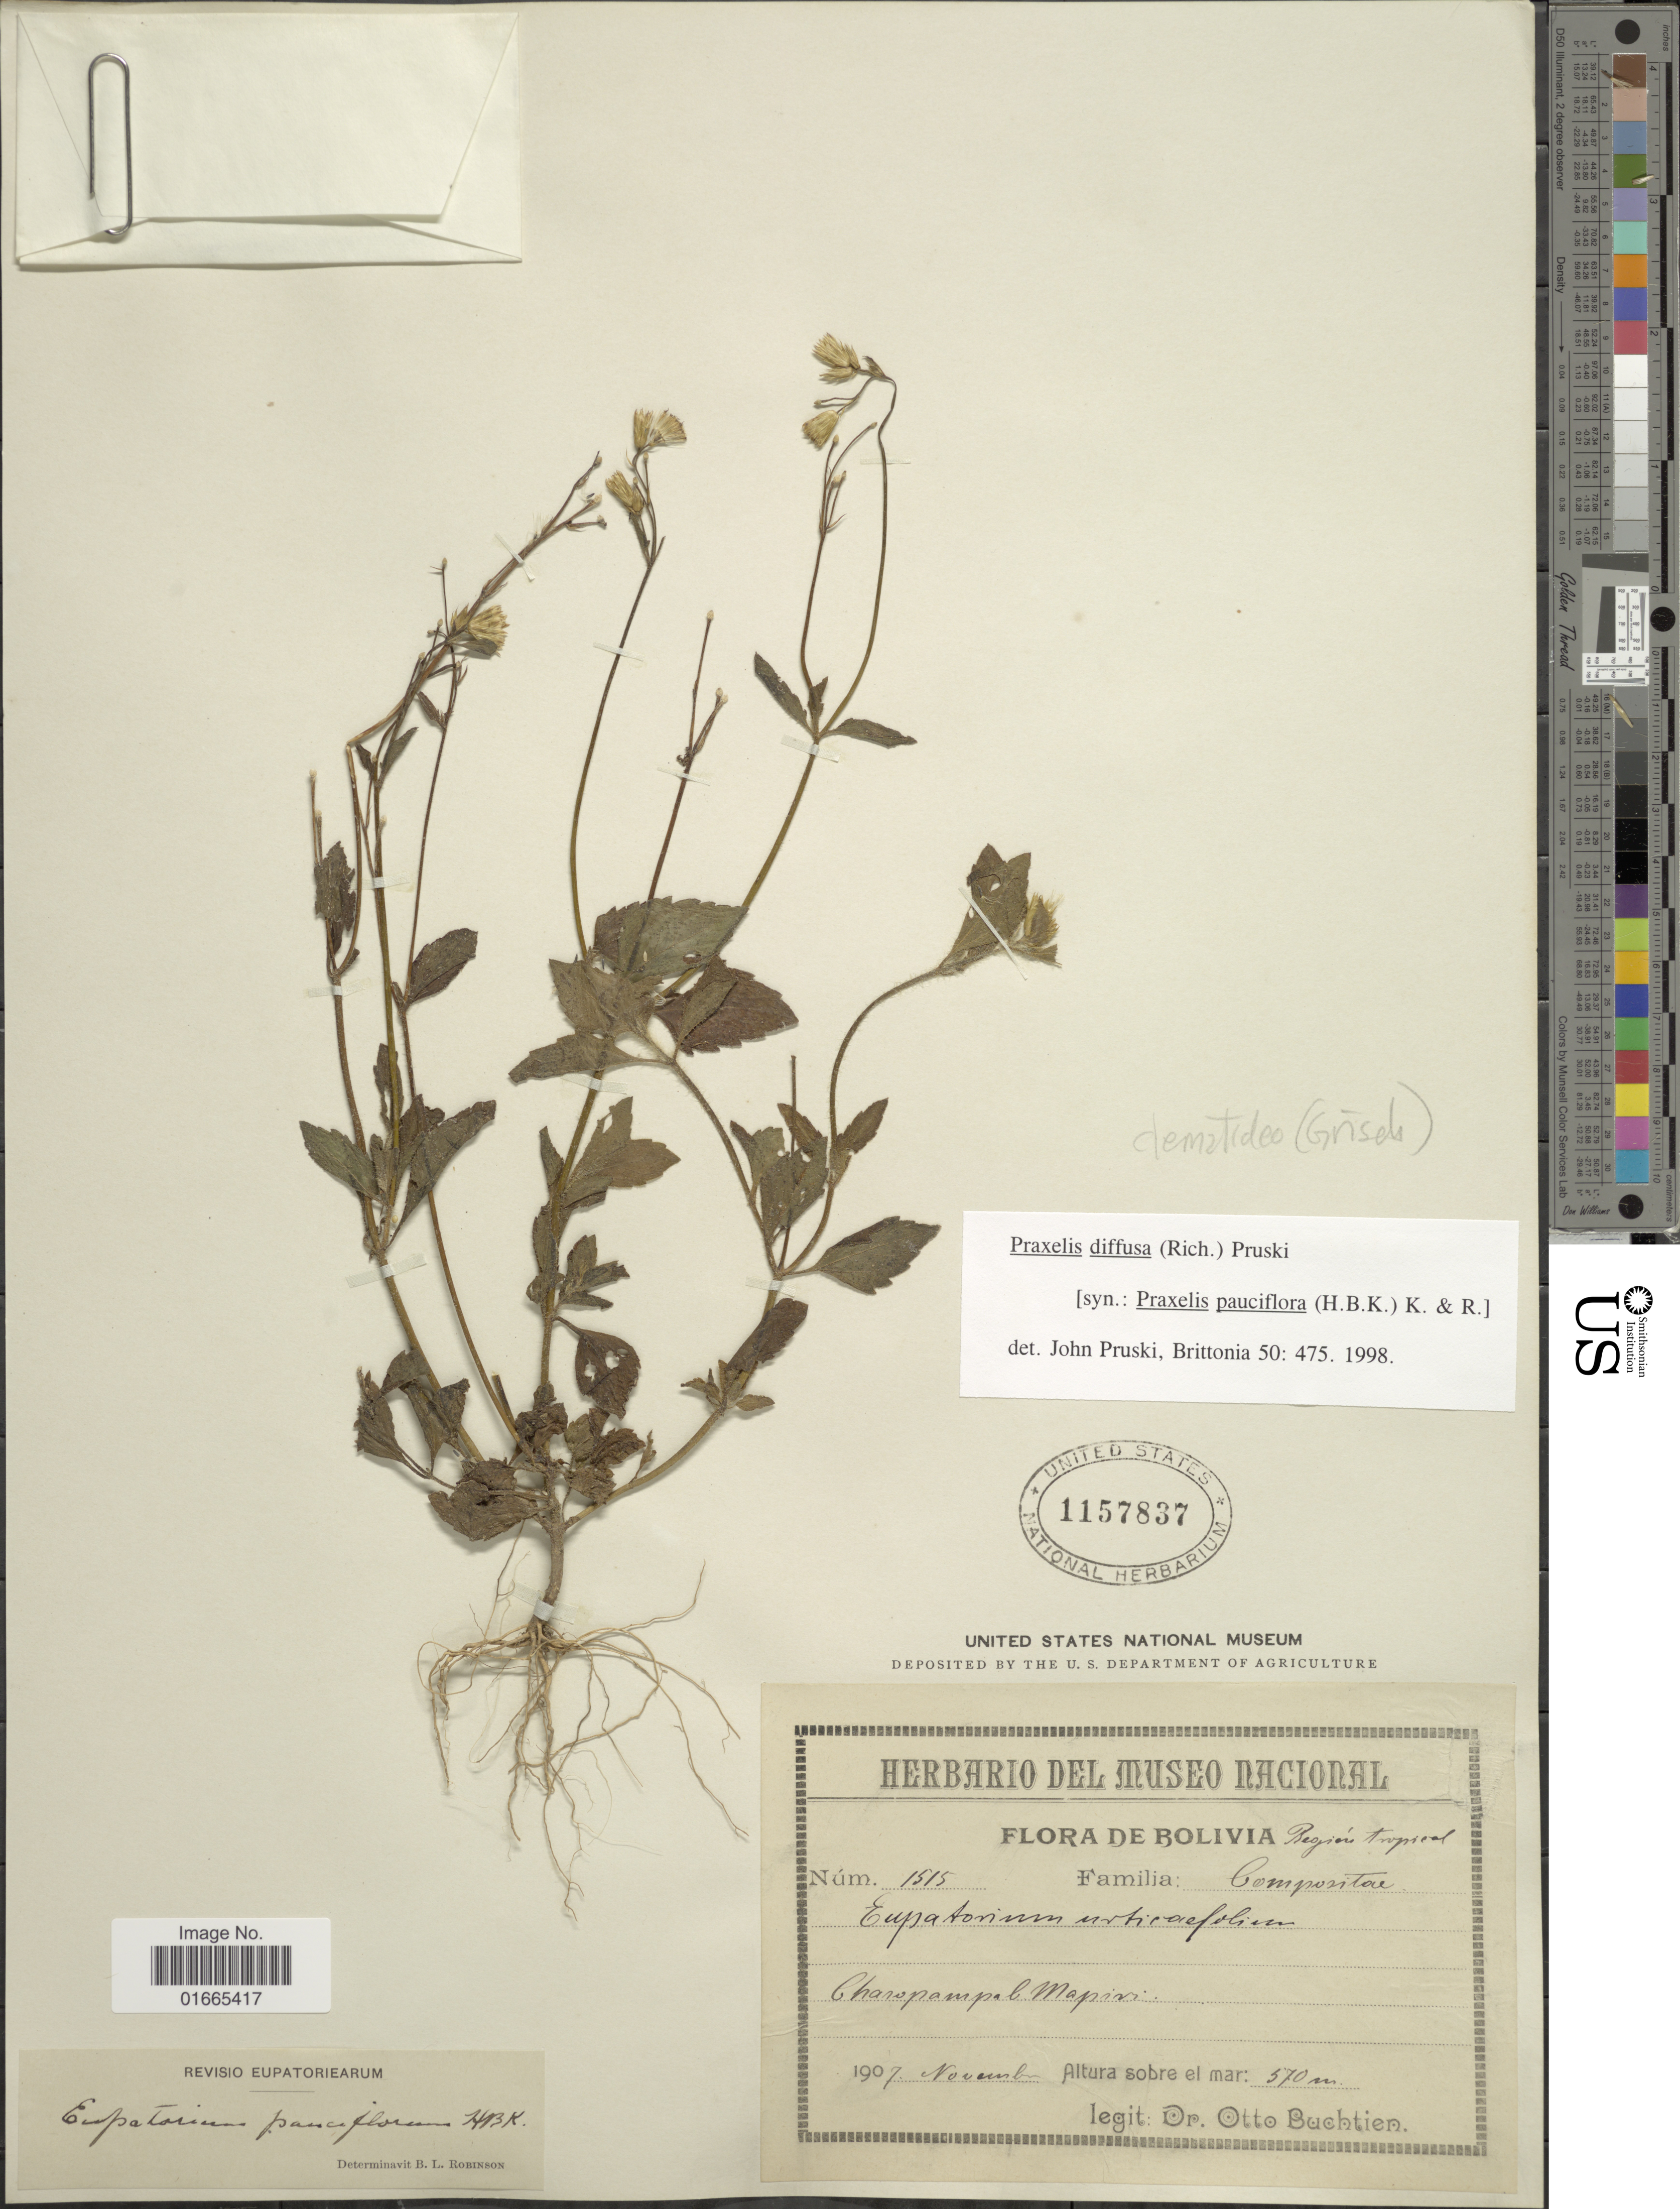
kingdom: Plantae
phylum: Tracheophyta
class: Magnoliopsida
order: Asterales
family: Asteraceae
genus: Praxelis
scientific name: Praxelis clematidea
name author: (Griseb.) R.M. King & H. Rob.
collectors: O. Buchtien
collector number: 1515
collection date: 1907-11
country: Bolivia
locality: Bolivia, Charopampab Mapiri.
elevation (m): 570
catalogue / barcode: US 1157837